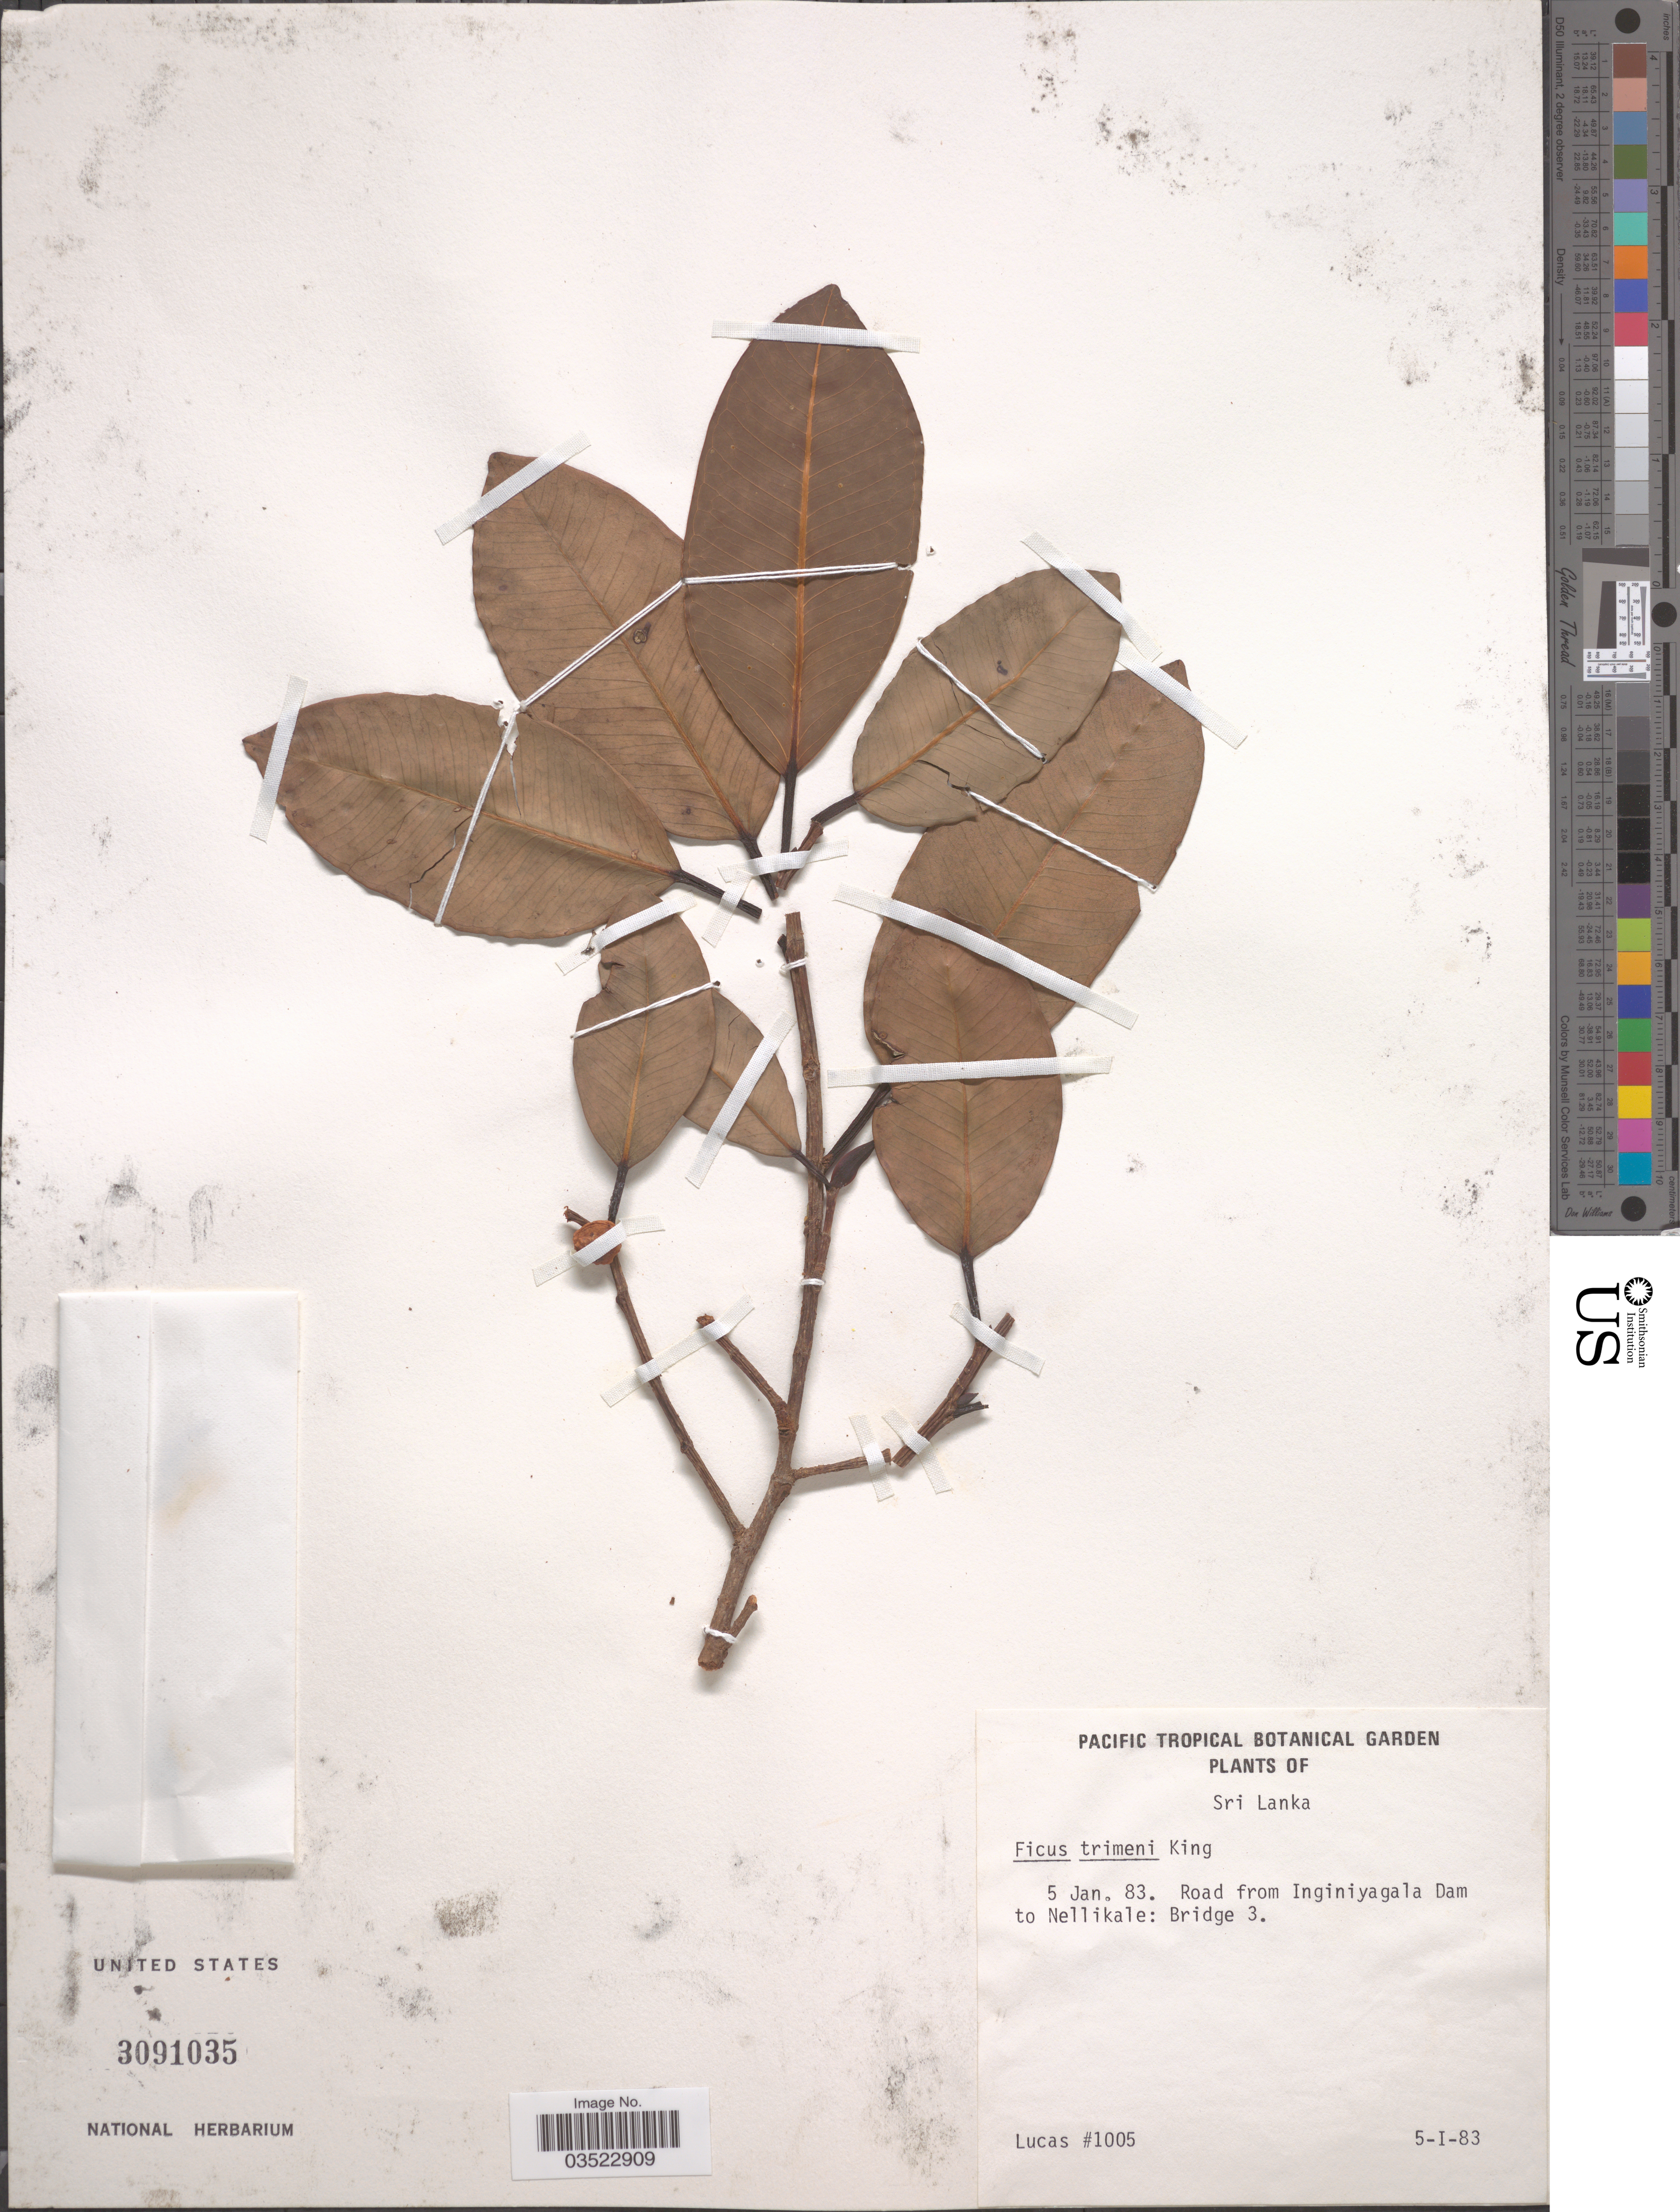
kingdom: Plantae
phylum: Tracheophyta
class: Magnoliopsida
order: Rosales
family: Moraceae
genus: Ficus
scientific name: Ficus trimenii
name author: King ex Trimen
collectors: Lucas, --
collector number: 1005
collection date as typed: Transcribed d/m/y: 5/1/83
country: Sri Lanka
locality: Road from Inginiyagala Dam to Nellikale: Bridge 3.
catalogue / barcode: US 3091035